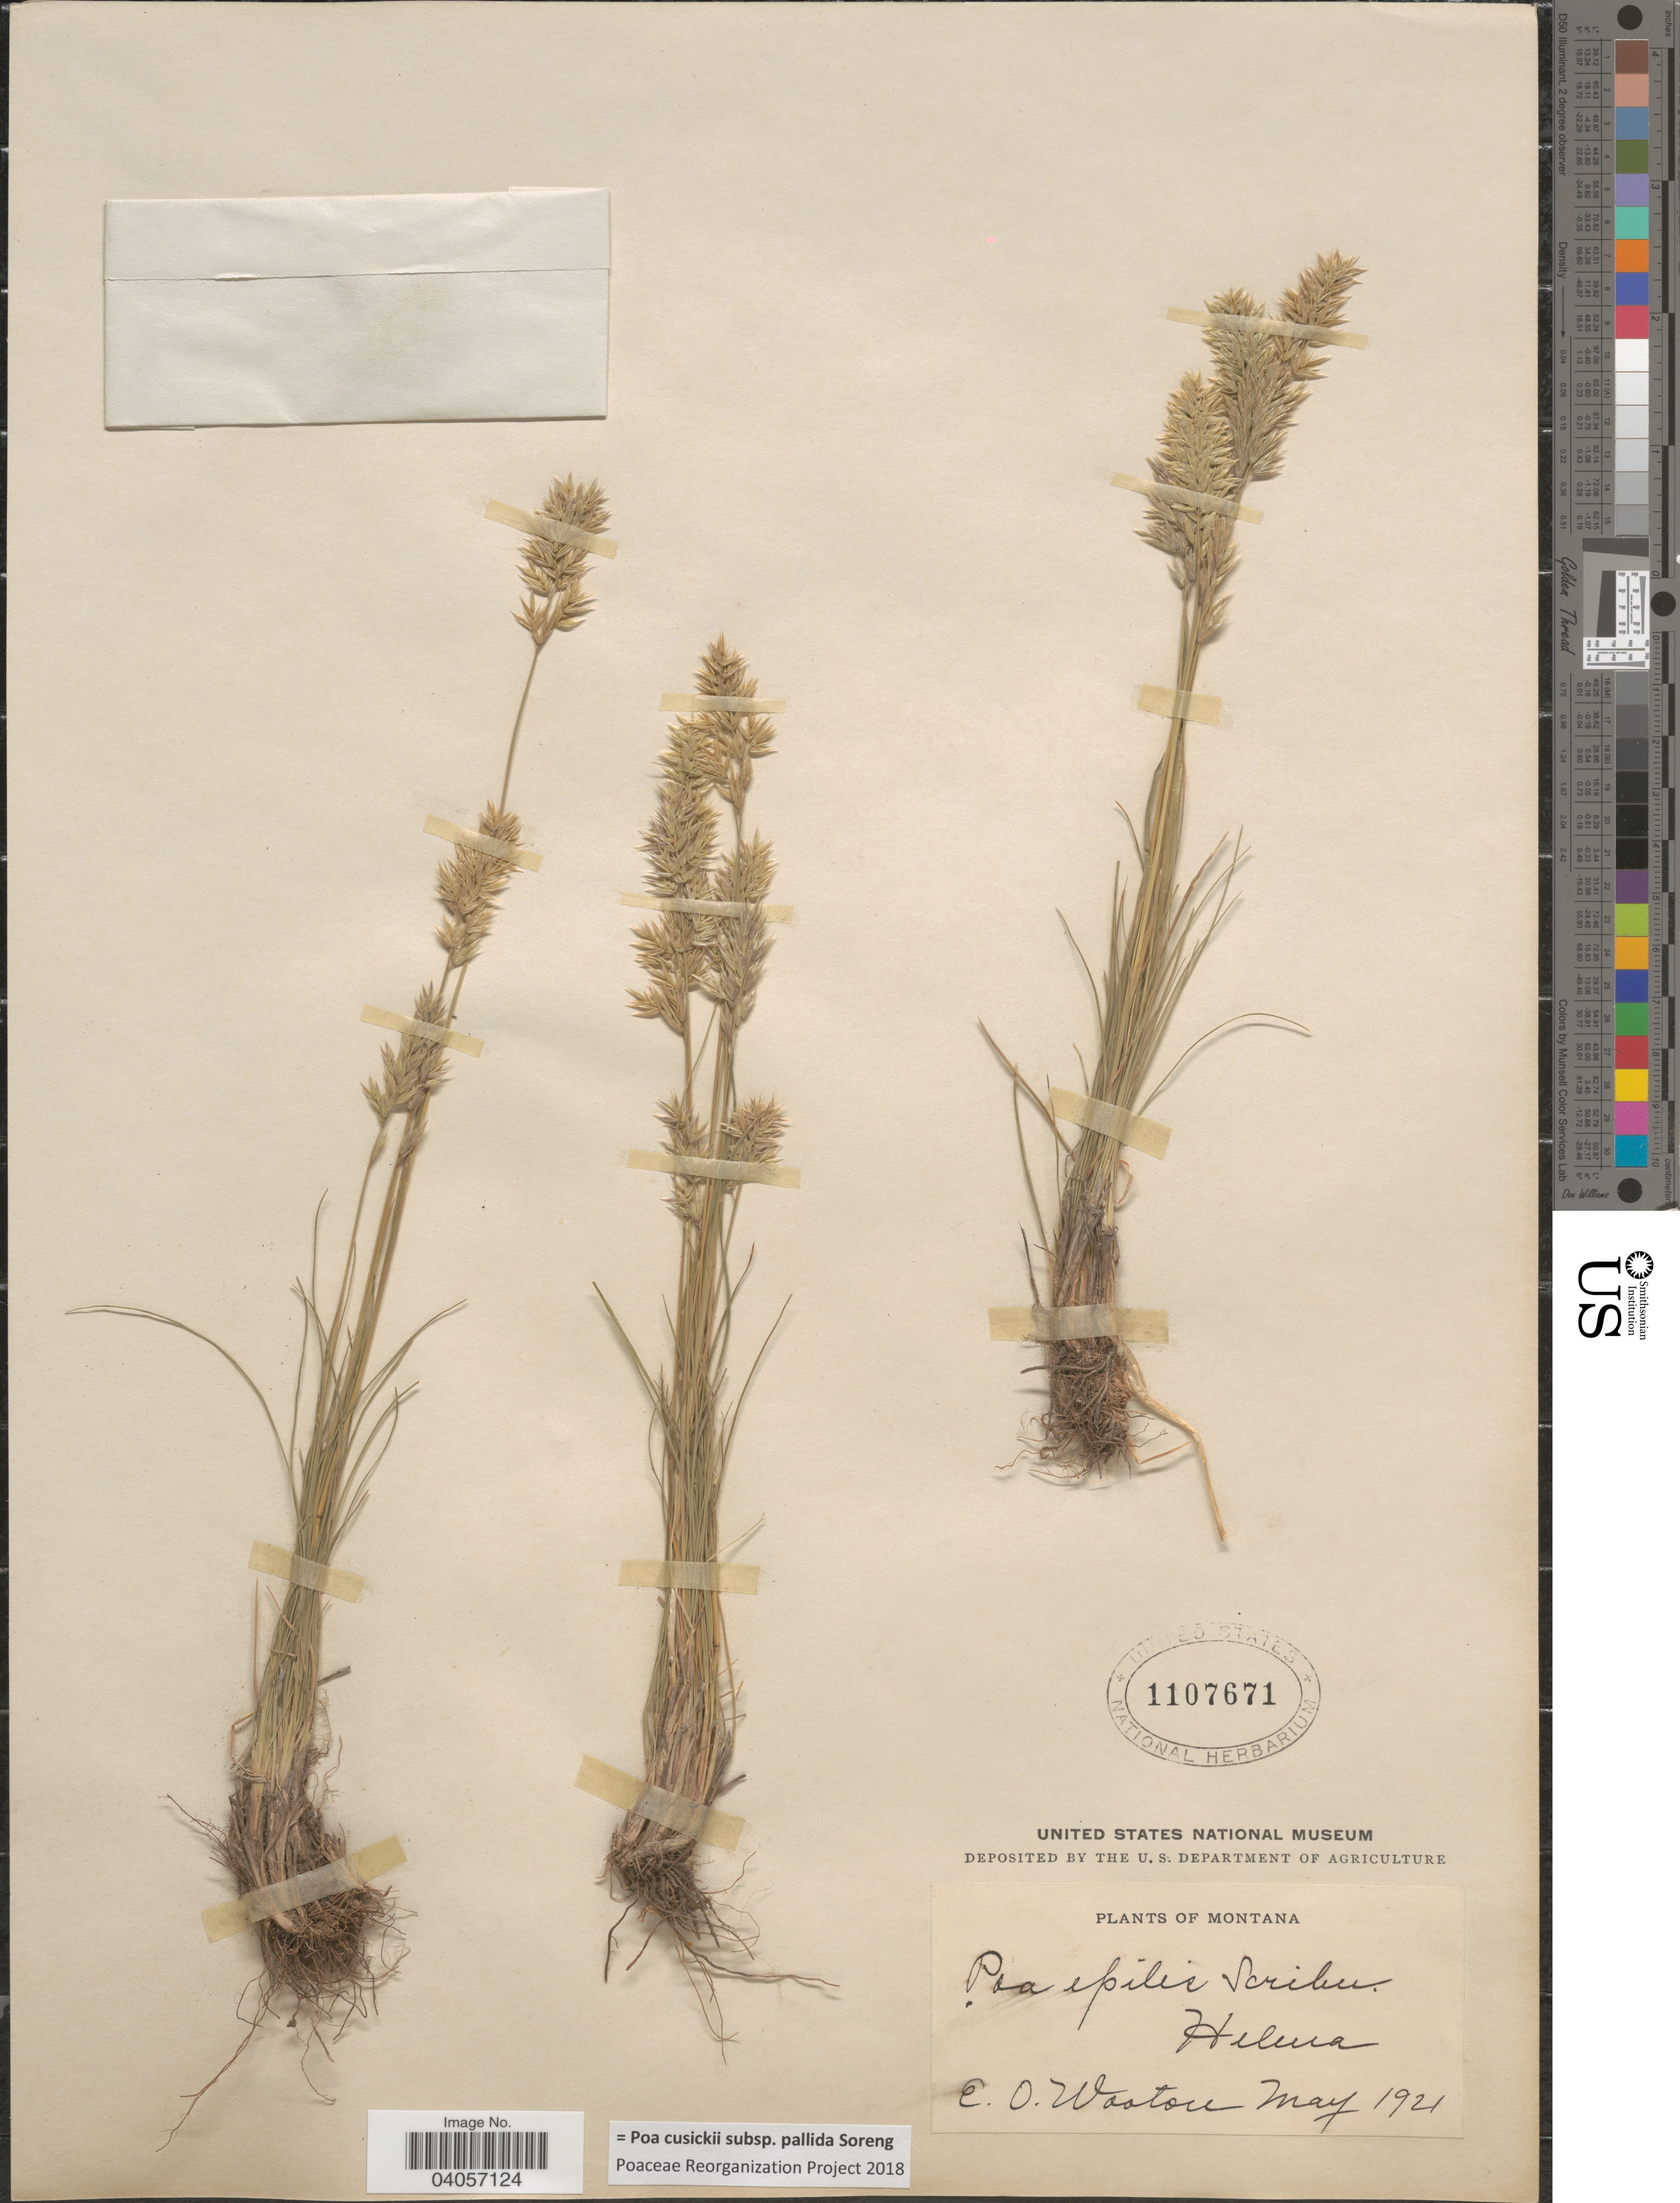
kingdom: Plantae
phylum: Tracheophyta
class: Liliopsida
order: Poales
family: Poaceae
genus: Poa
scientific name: Poa cusickii subsp. pallida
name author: Soreng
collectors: E. O. Wooton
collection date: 1921-05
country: United States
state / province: Montana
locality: Helena.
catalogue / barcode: US 1107671